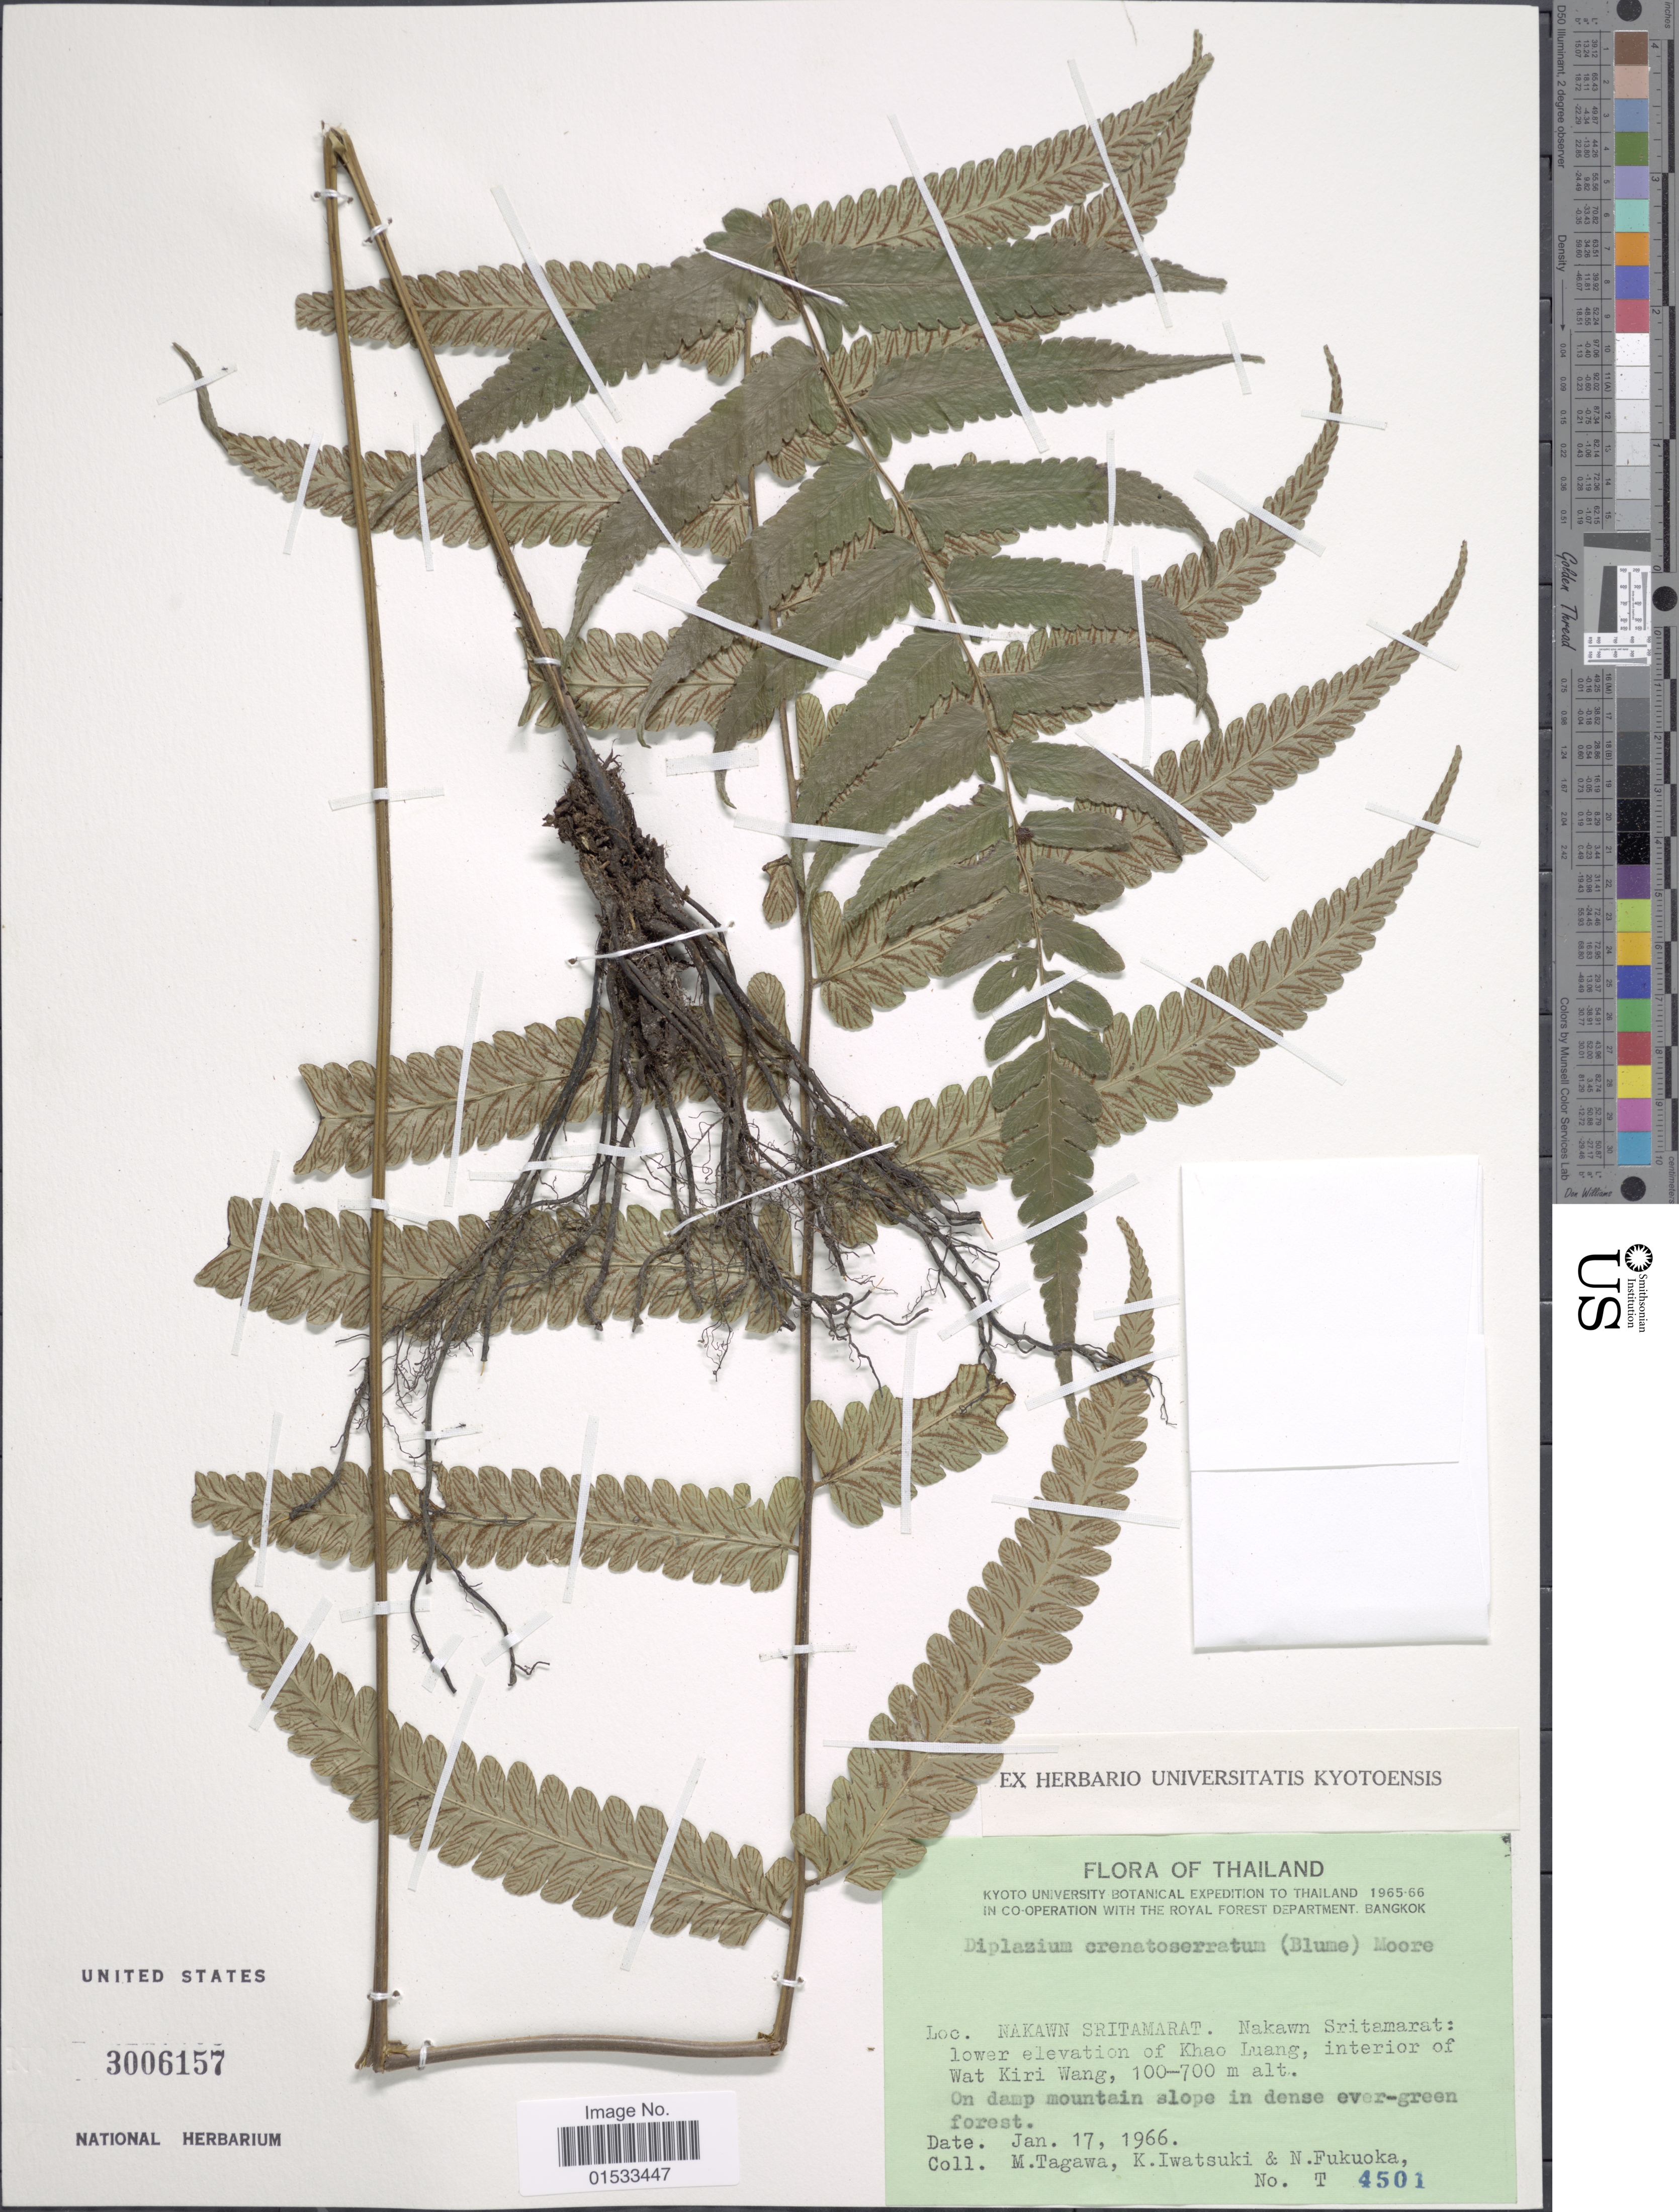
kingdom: Plantae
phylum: Tracheophyta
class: Polypodiopsida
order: Polypodiales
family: Athyriaceae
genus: Diplazium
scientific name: Diplazium crenatoserratum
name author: (Blume) T. Moore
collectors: M. Tagawa, K. Iwatsuki & N. Fukuoka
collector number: T 4501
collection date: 1966-01-17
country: Thailand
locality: Thailand, Nakawn Sritamarat: lower elevation of Khao Luang, interior of Wat Kiri Wang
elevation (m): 100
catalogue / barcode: US 3006157